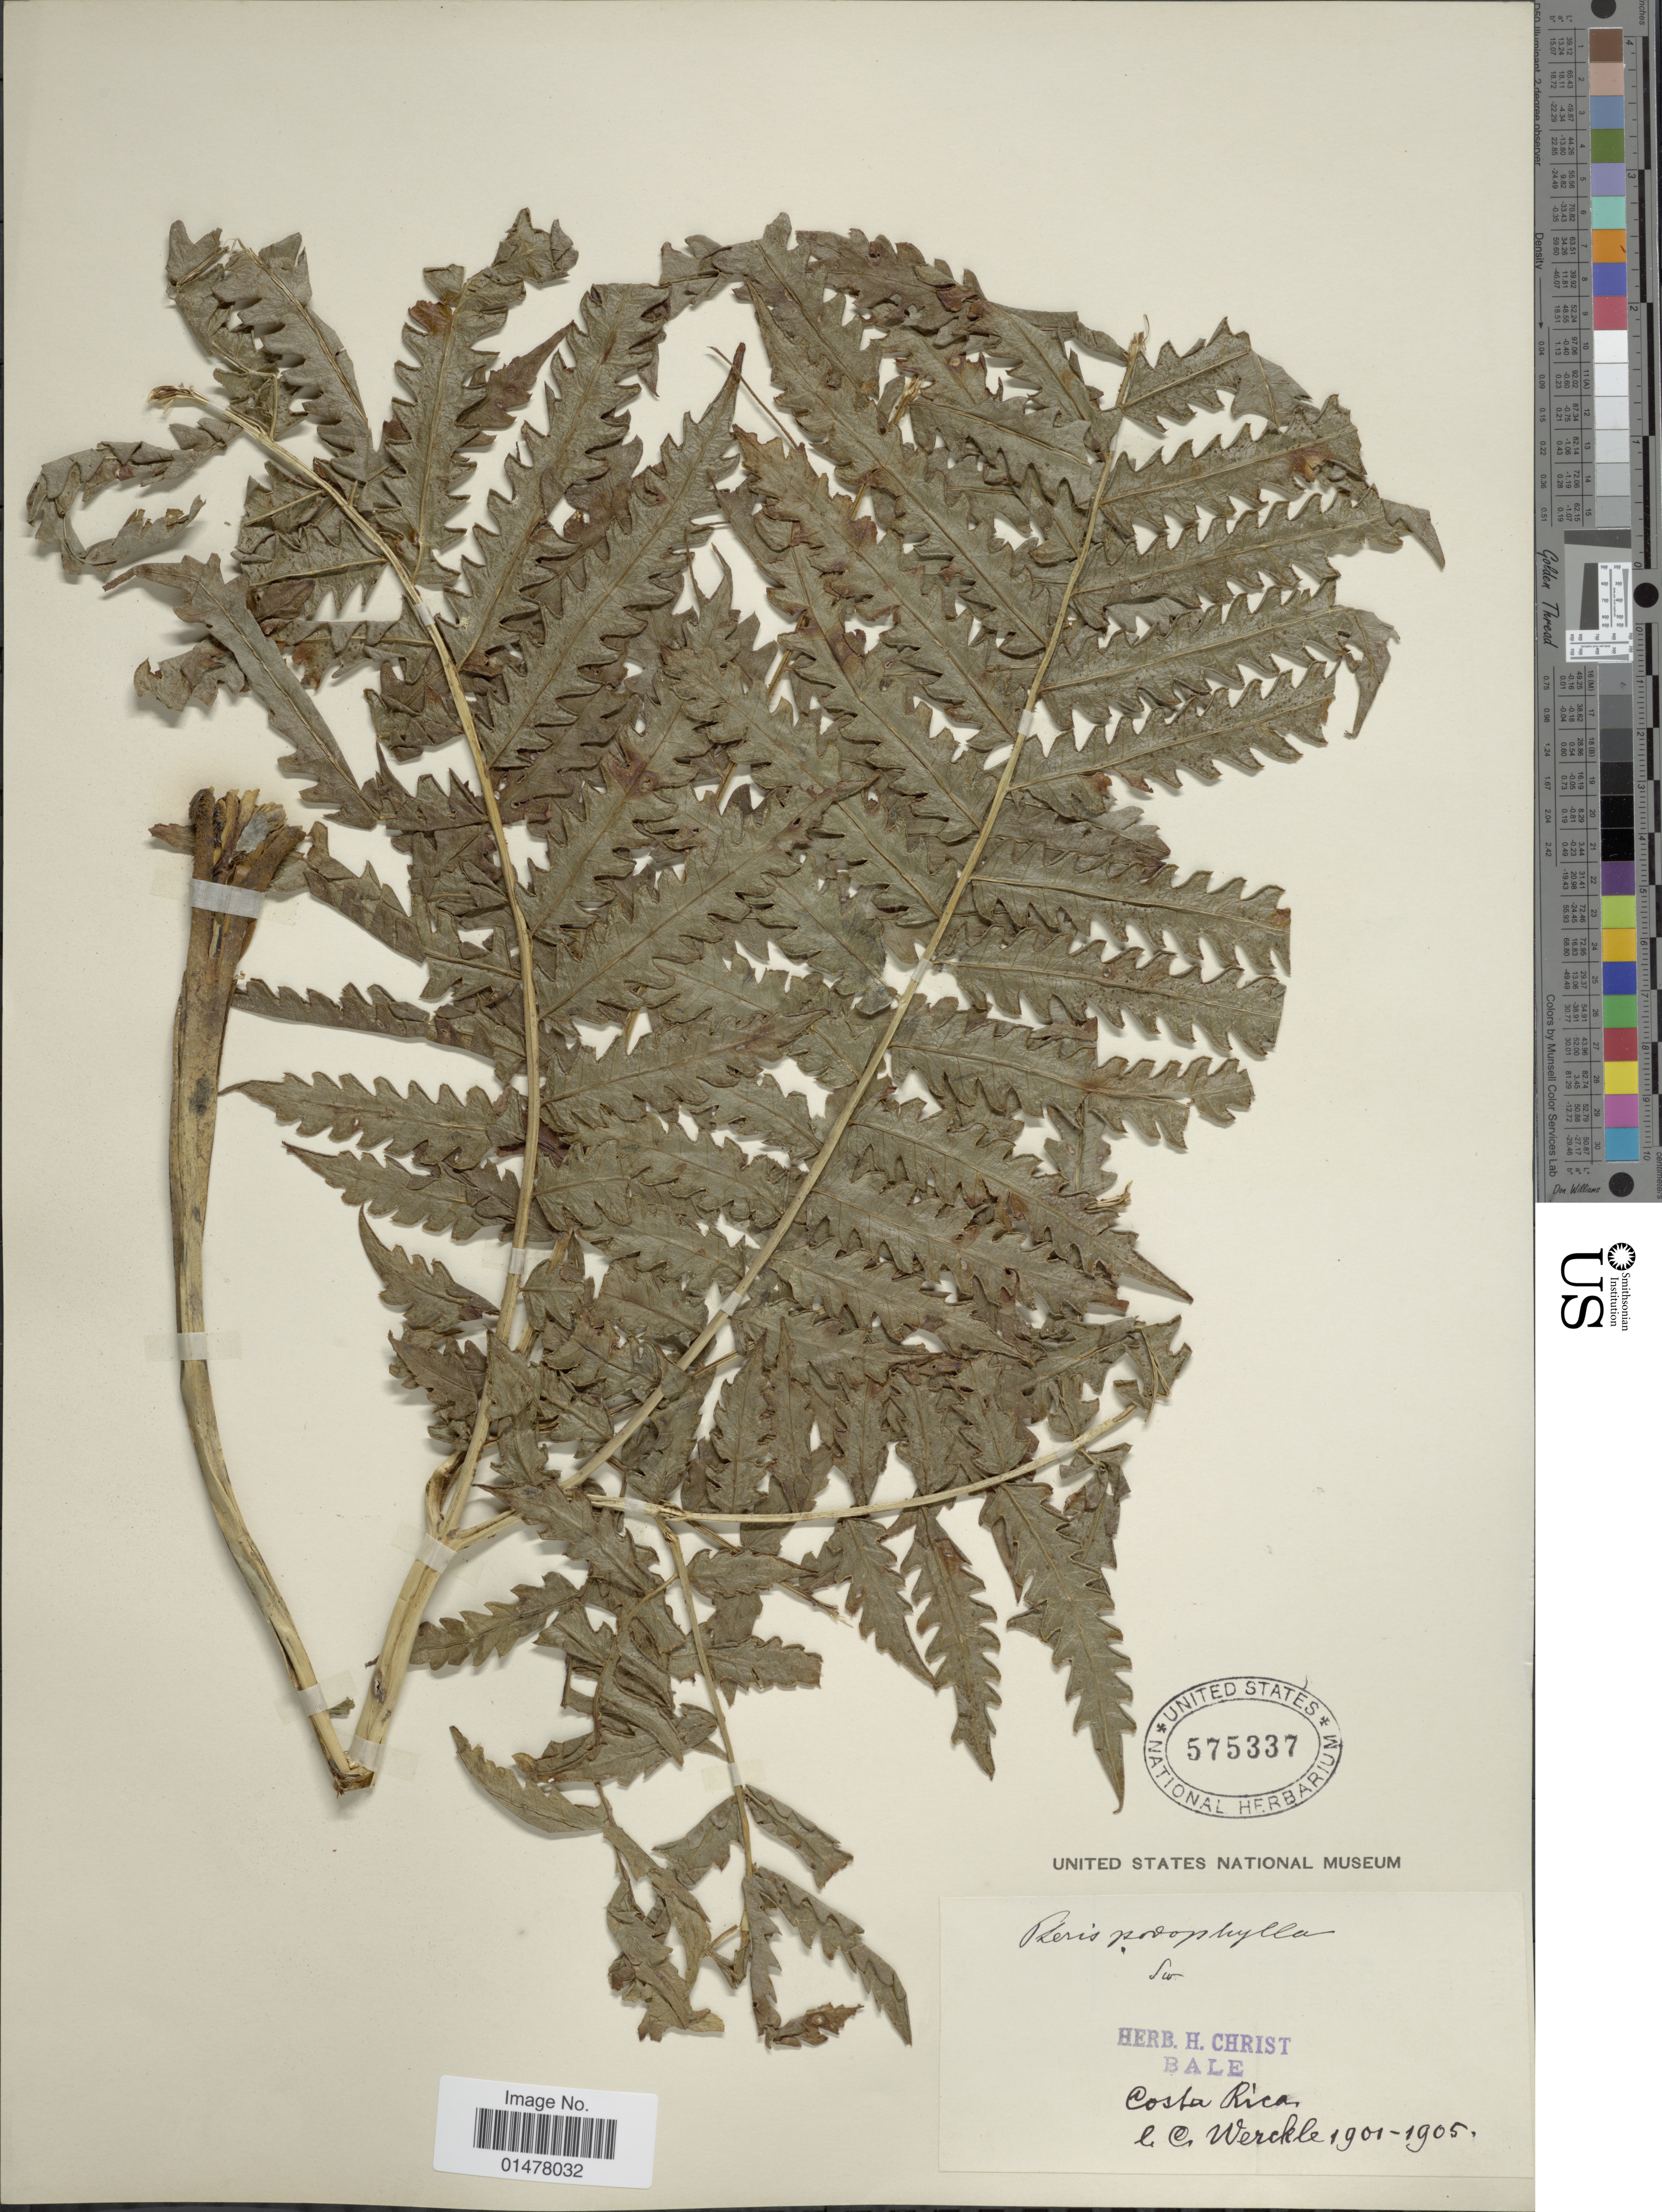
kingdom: Plantae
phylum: Tracheophyta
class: Polypodiopsida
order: Polypodiales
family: Pteridaceae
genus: Pteris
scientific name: Pteris podophylla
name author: Sw.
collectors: C. C Wercklé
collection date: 1901/1905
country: Costa Rica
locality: Costa Rica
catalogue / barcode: US 575337